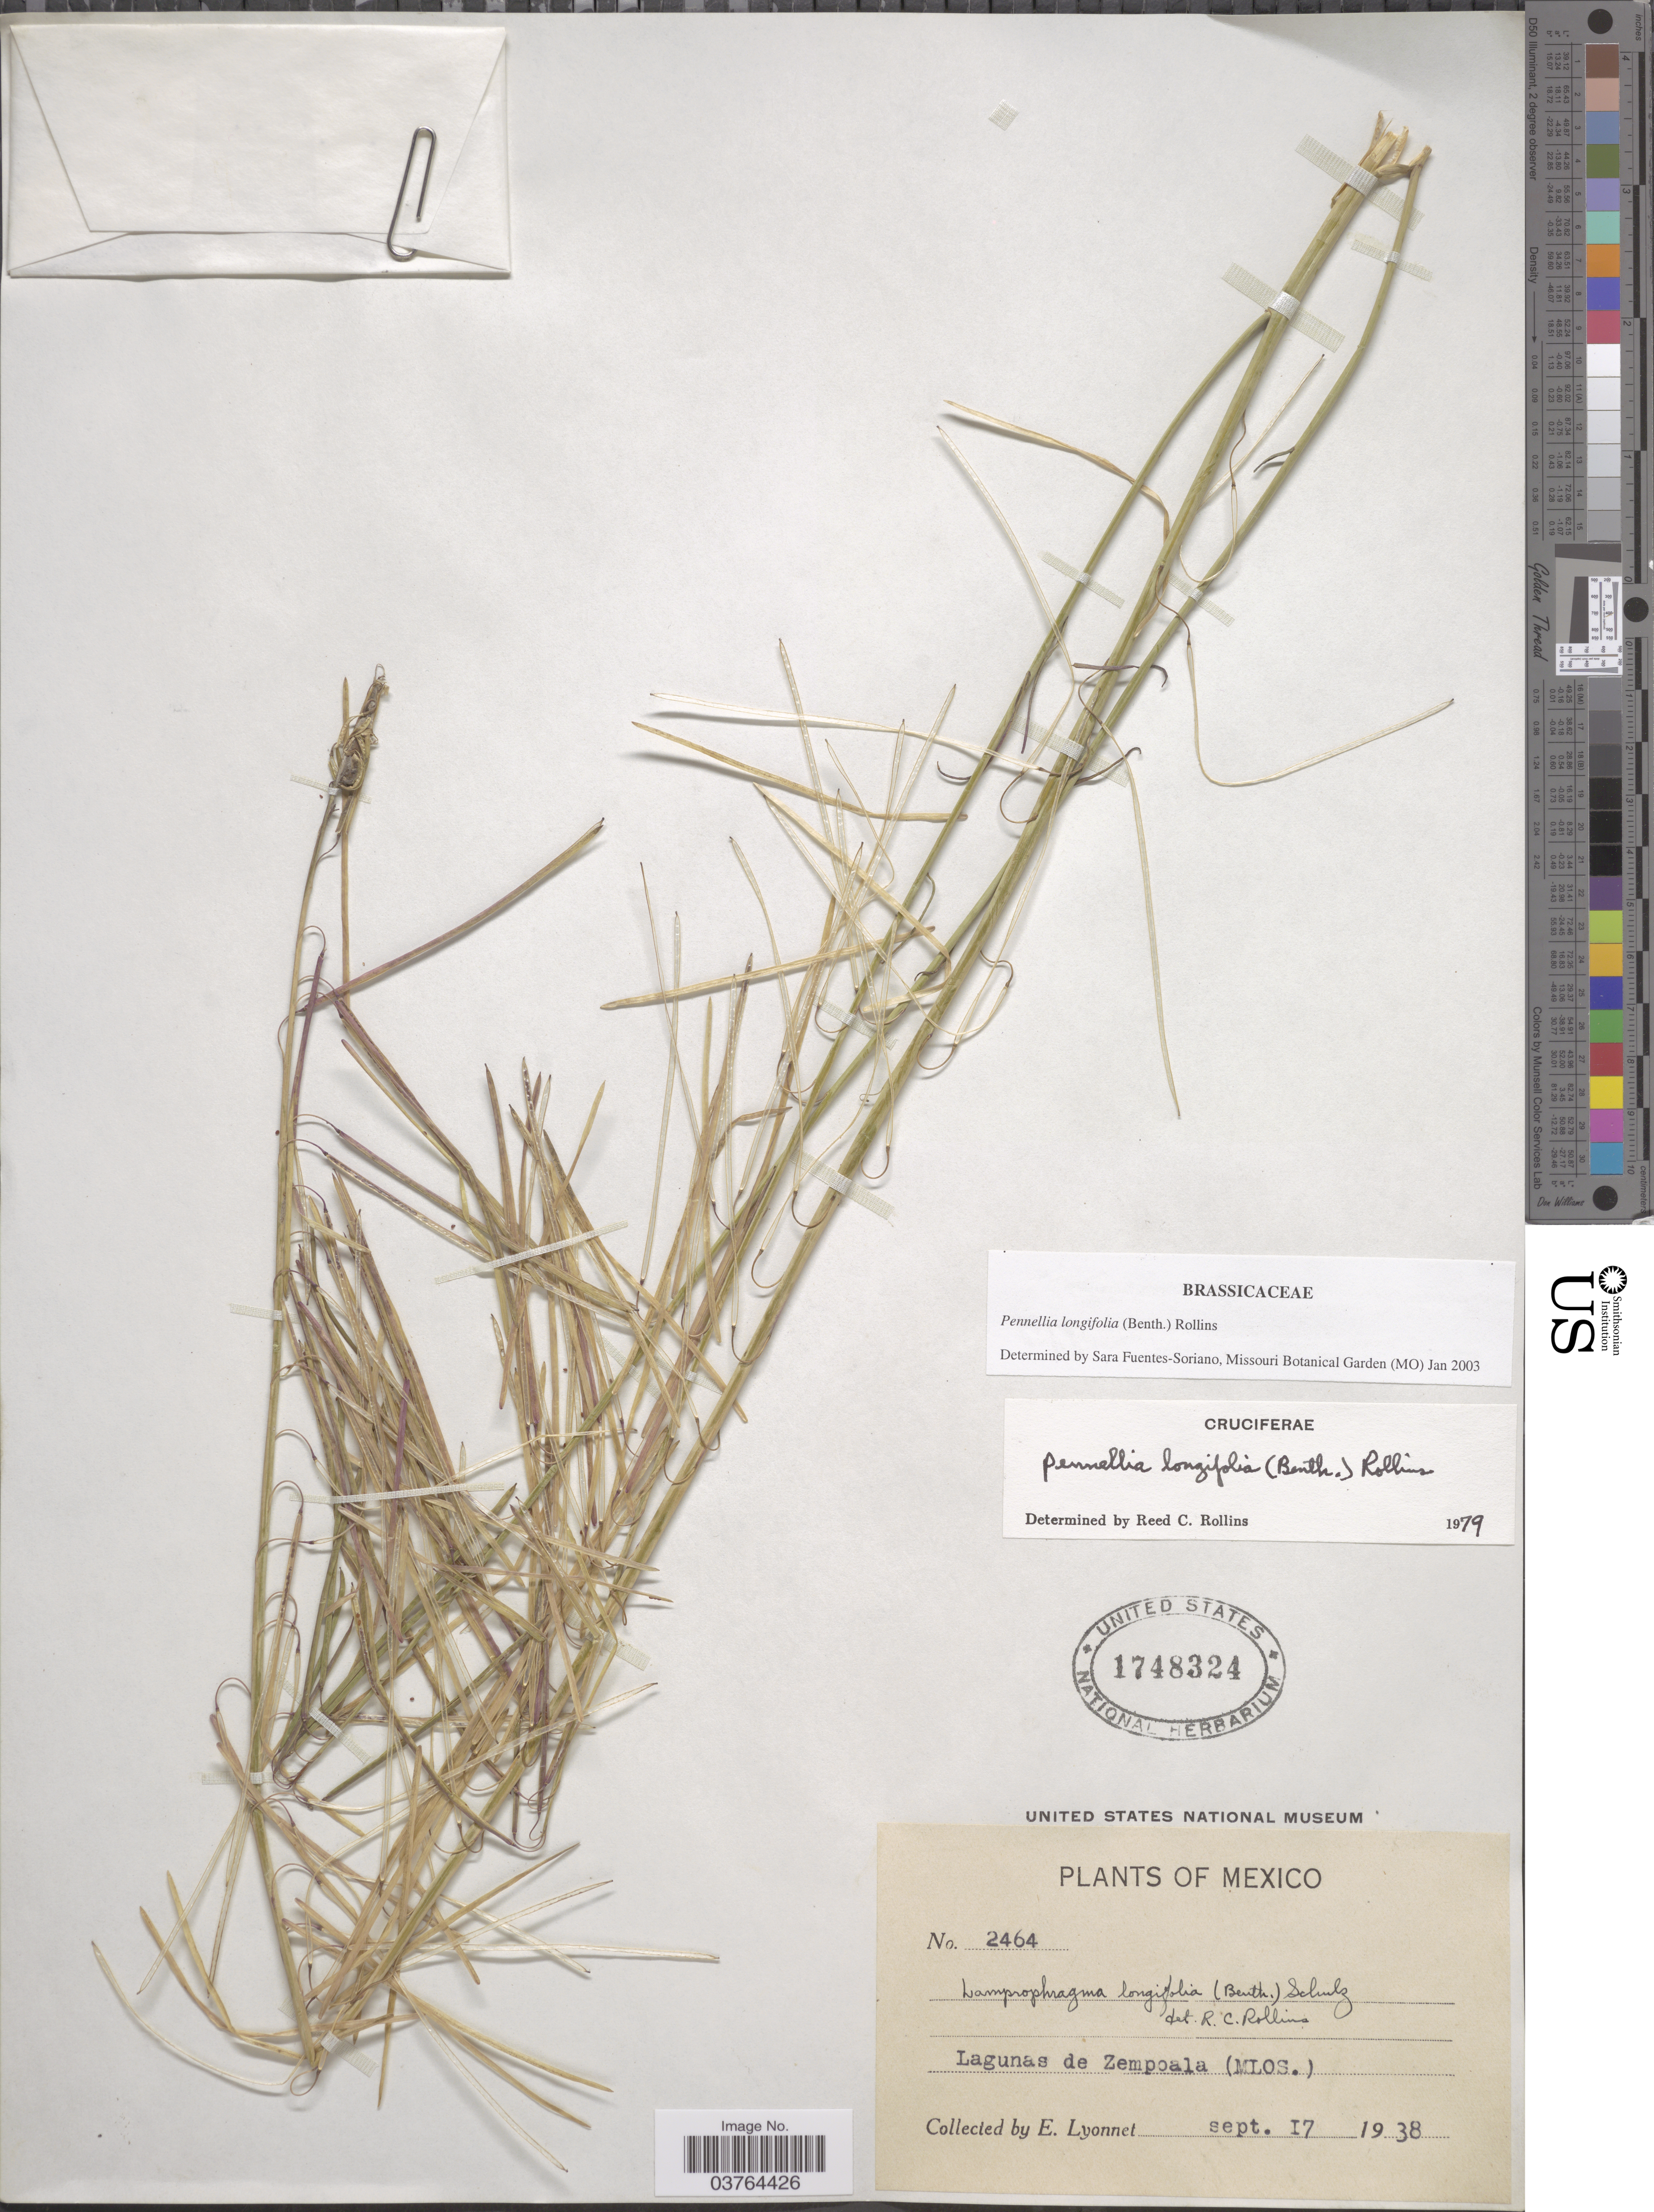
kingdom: Plantae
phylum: Tracheophyta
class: Magnoliopsida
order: Brassicales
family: Brassicaceae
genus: Pennellia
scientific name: Pennellia longifolia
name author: (Benth.) Rollins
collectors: E. Lyonnet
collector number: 2464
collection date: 1938-09-17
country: Mexico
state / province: Morelos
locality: Lagunas de Zempoala.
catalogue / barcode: US 1748324